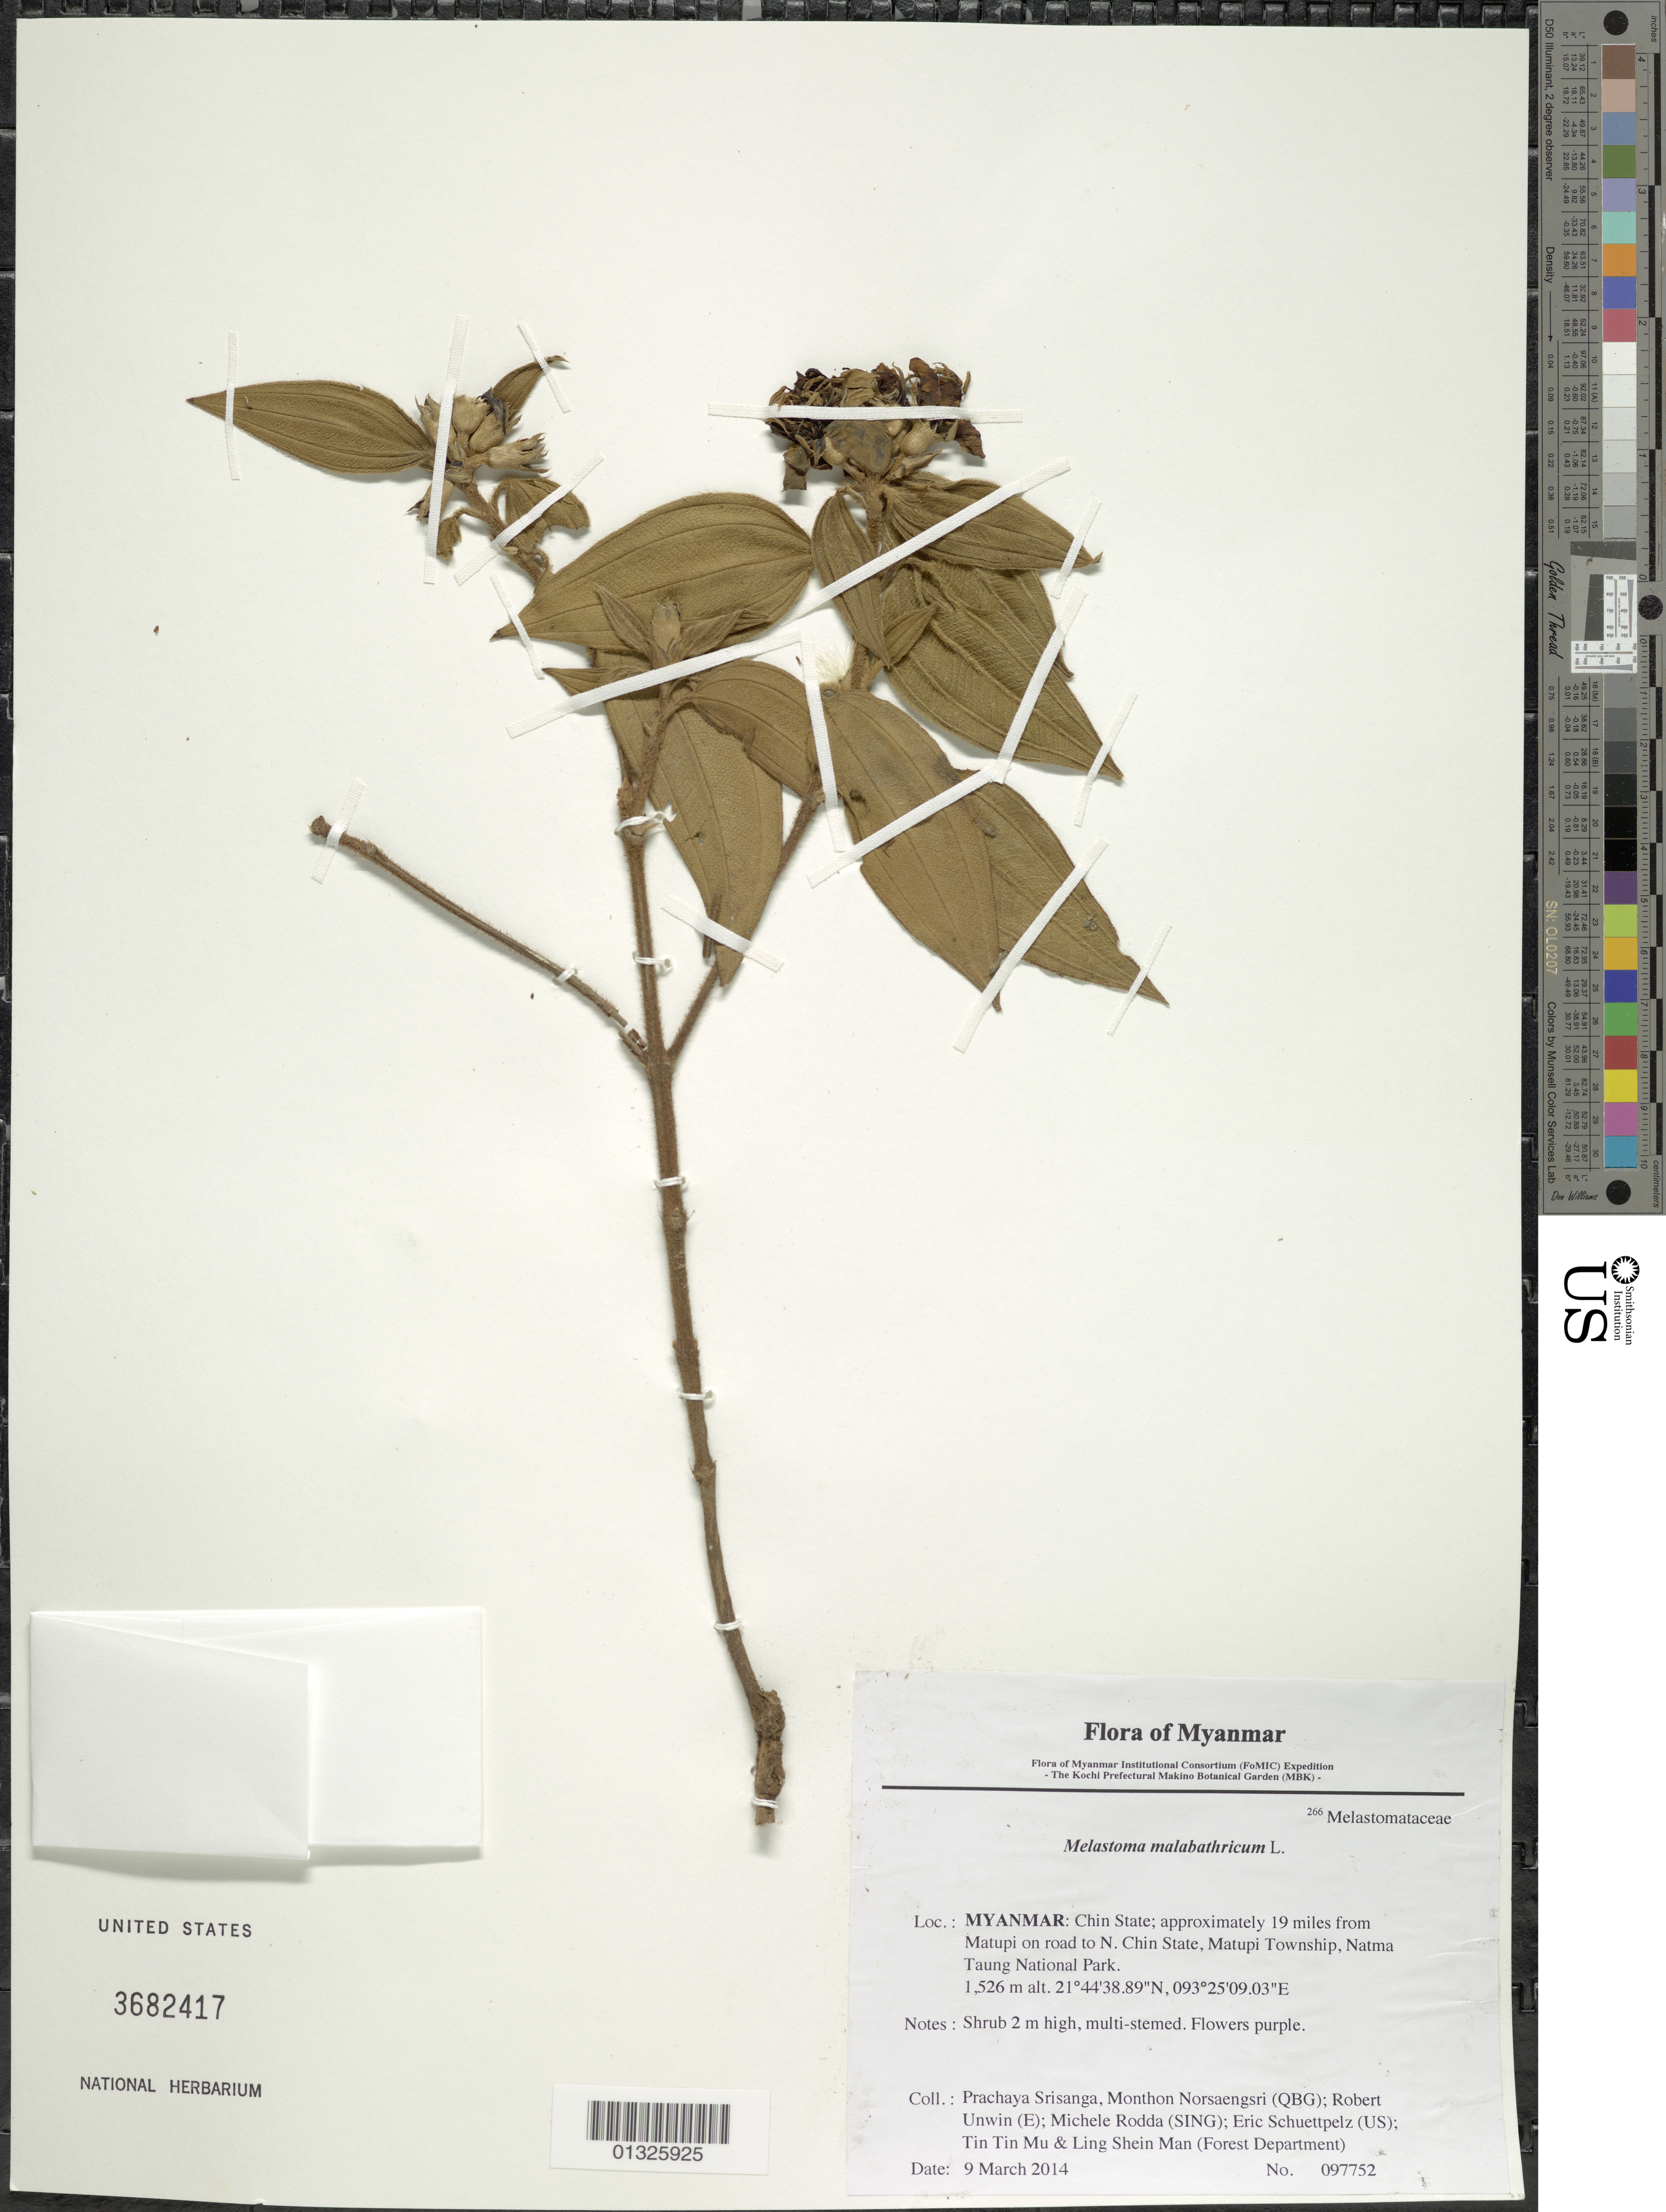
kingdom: Plantae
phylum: Tracheophyta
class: Magnoliopsida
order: Myrtales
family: Melastomataceae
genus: Melastoma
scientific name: Melastoma malabathricum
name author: L.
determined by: Fujikawa, Kazumi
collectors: P. Srisanga, M. Norsaengsri, R. Unwin, M. Rodda, E. Schuettpelz, Tin Tin Mu & Ling Shein Man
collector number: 97752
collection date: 2014-03-09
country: Myanmar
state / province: Chin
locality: Approximately 19 miles from Matupi on road to N. Chin State, Matupi Township, Natma Taung National Park.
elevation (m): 1526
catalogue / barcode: US 3682417